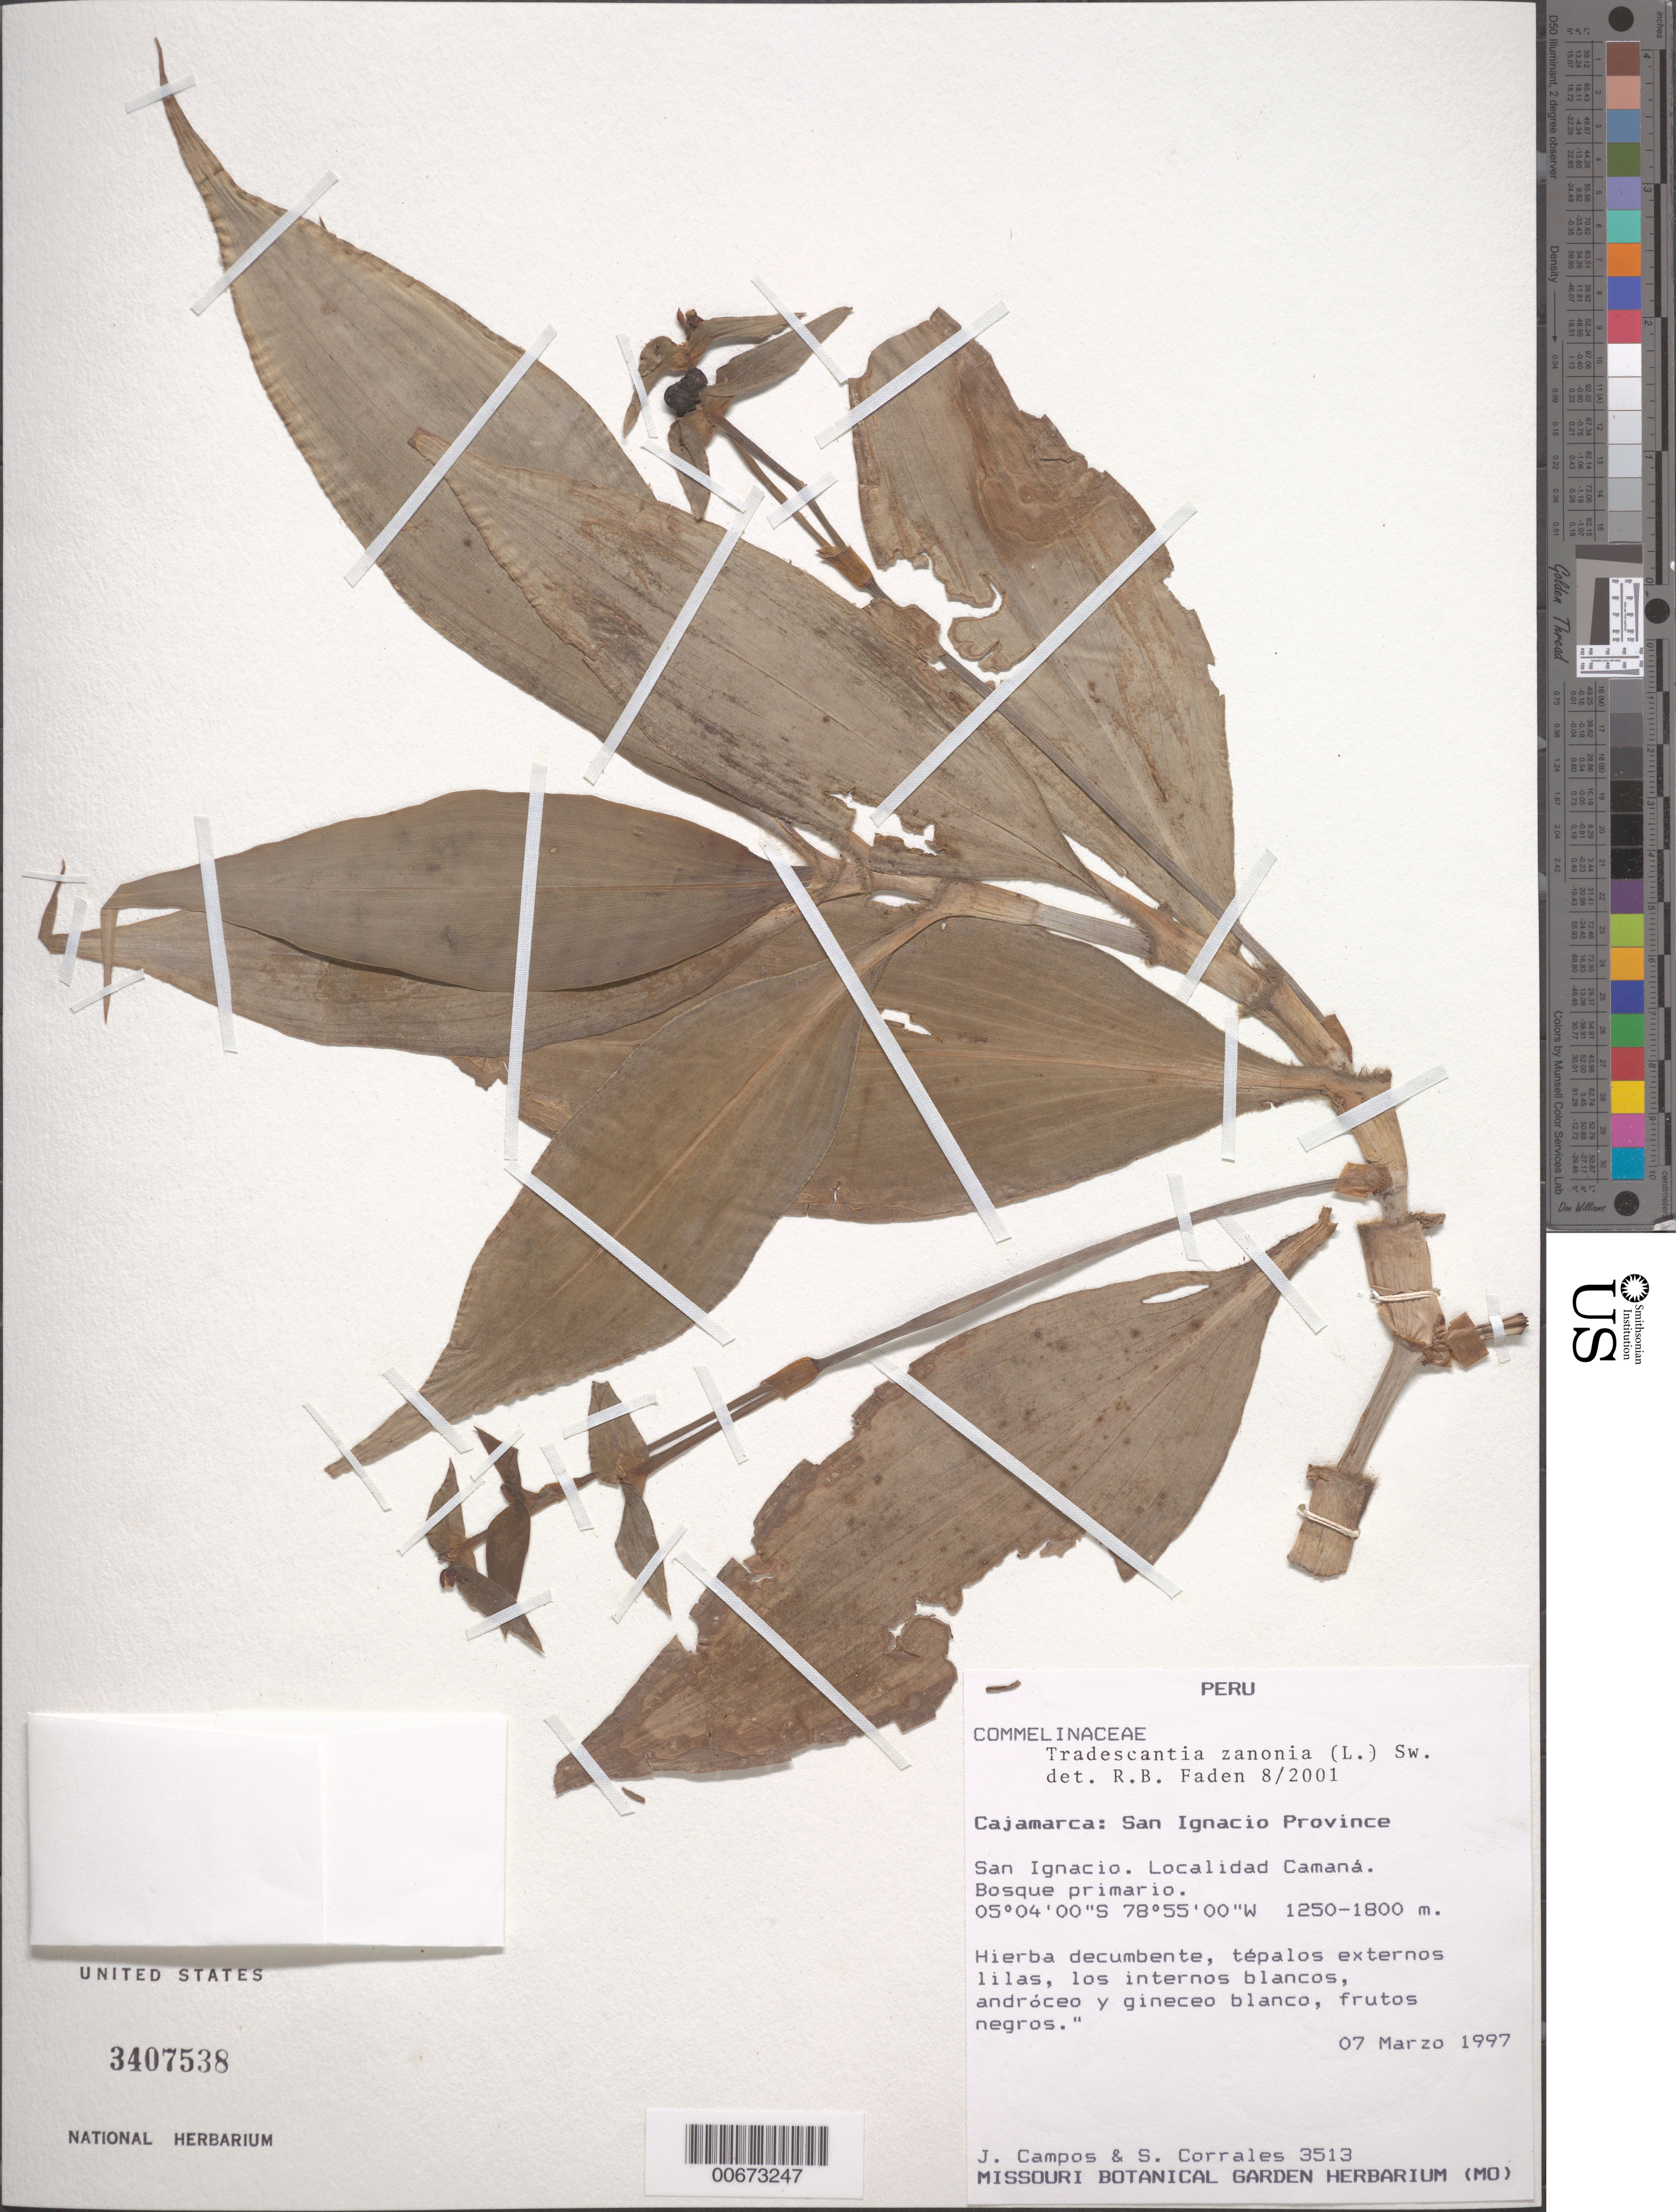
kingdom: Plantae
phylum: Tracheophyta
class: Liliopsida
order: Commelinales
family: Commelinaceae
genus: Tradescantia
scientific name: Tradescantia zanonia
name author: (L.) Sw.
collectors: J. Campos & S. Corrales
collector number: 3513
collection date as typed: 07 Mar 1997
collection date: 1997-03-07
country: Peru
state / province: Cajamarca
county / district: San Ignacio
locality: San Ignacio, Camana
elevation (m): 1250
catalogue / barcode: US 3407538